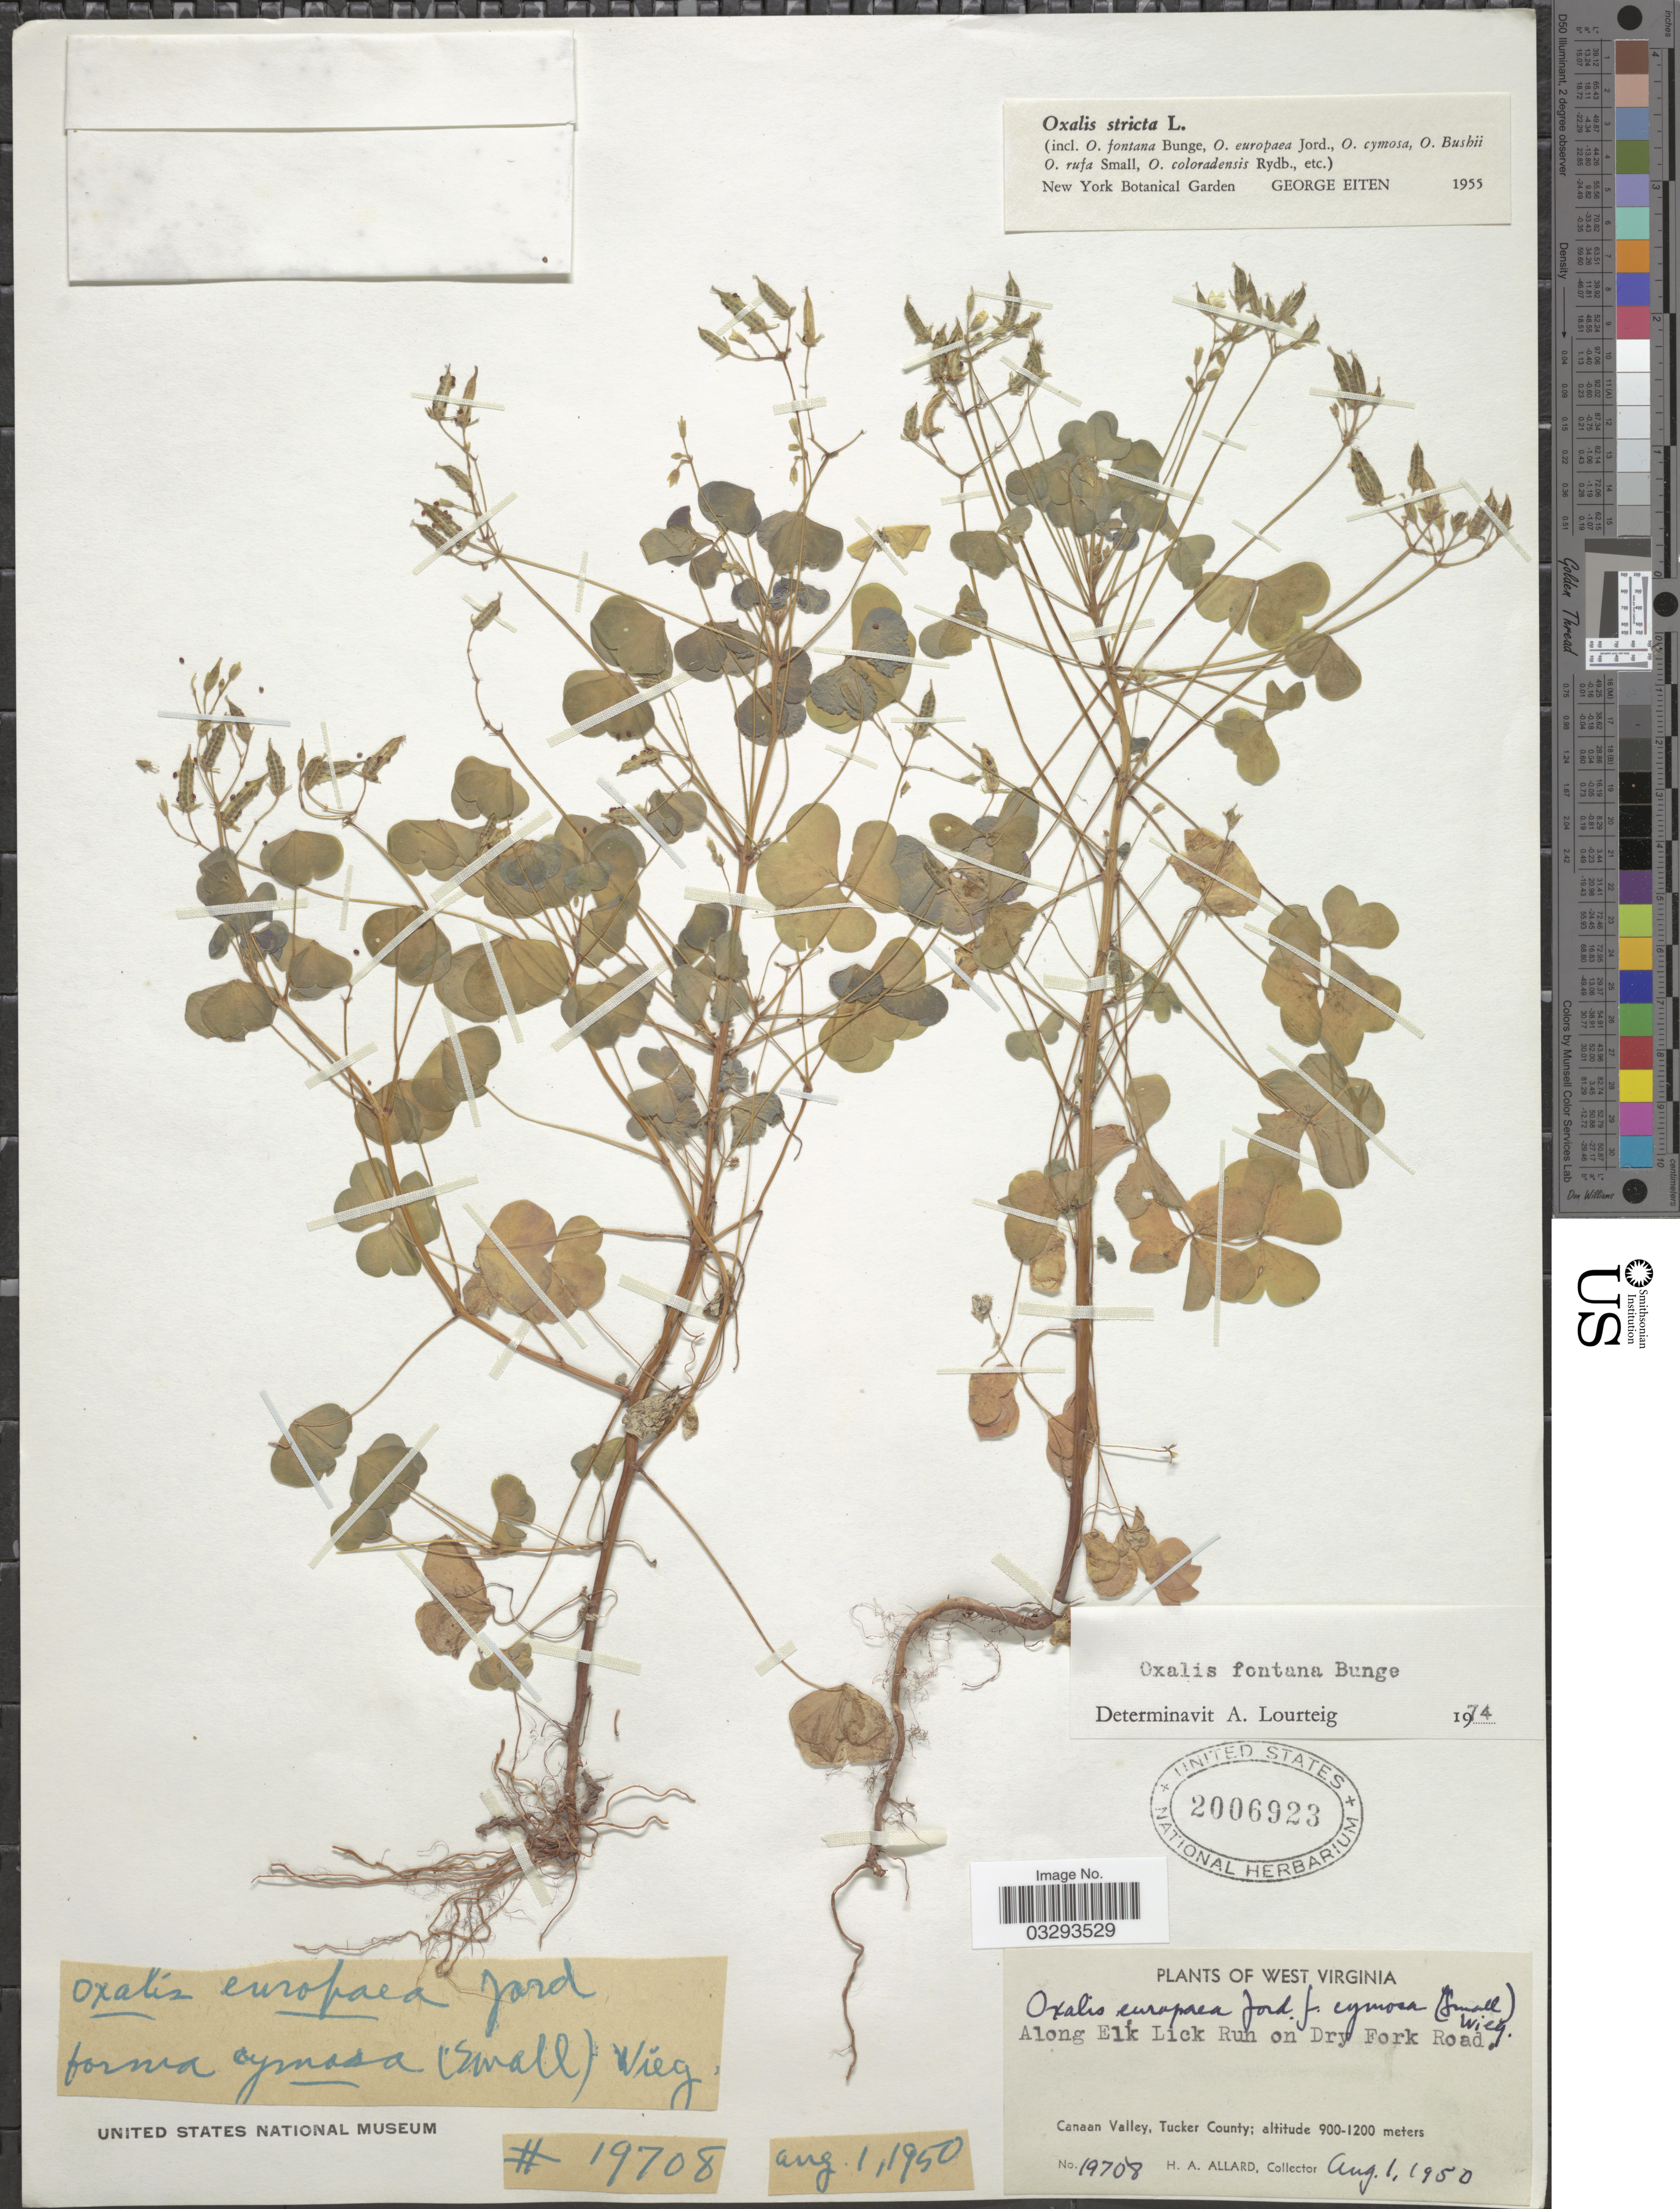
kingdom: Plantae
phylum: Tracheophyta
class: Magnoliopsida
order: Oxalidales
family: Oxalidaceae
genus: Oxalis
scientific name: Oxalis fontana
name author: Bunge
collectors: H. A. Allard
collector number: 19708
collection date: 1950-08-01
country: United States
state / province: West Virginia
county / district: Tucker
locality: Along Elk Lick Run on Dry Fork Road. Canaan Valley, Tucker County.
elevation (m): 900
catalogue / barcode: US 2006923